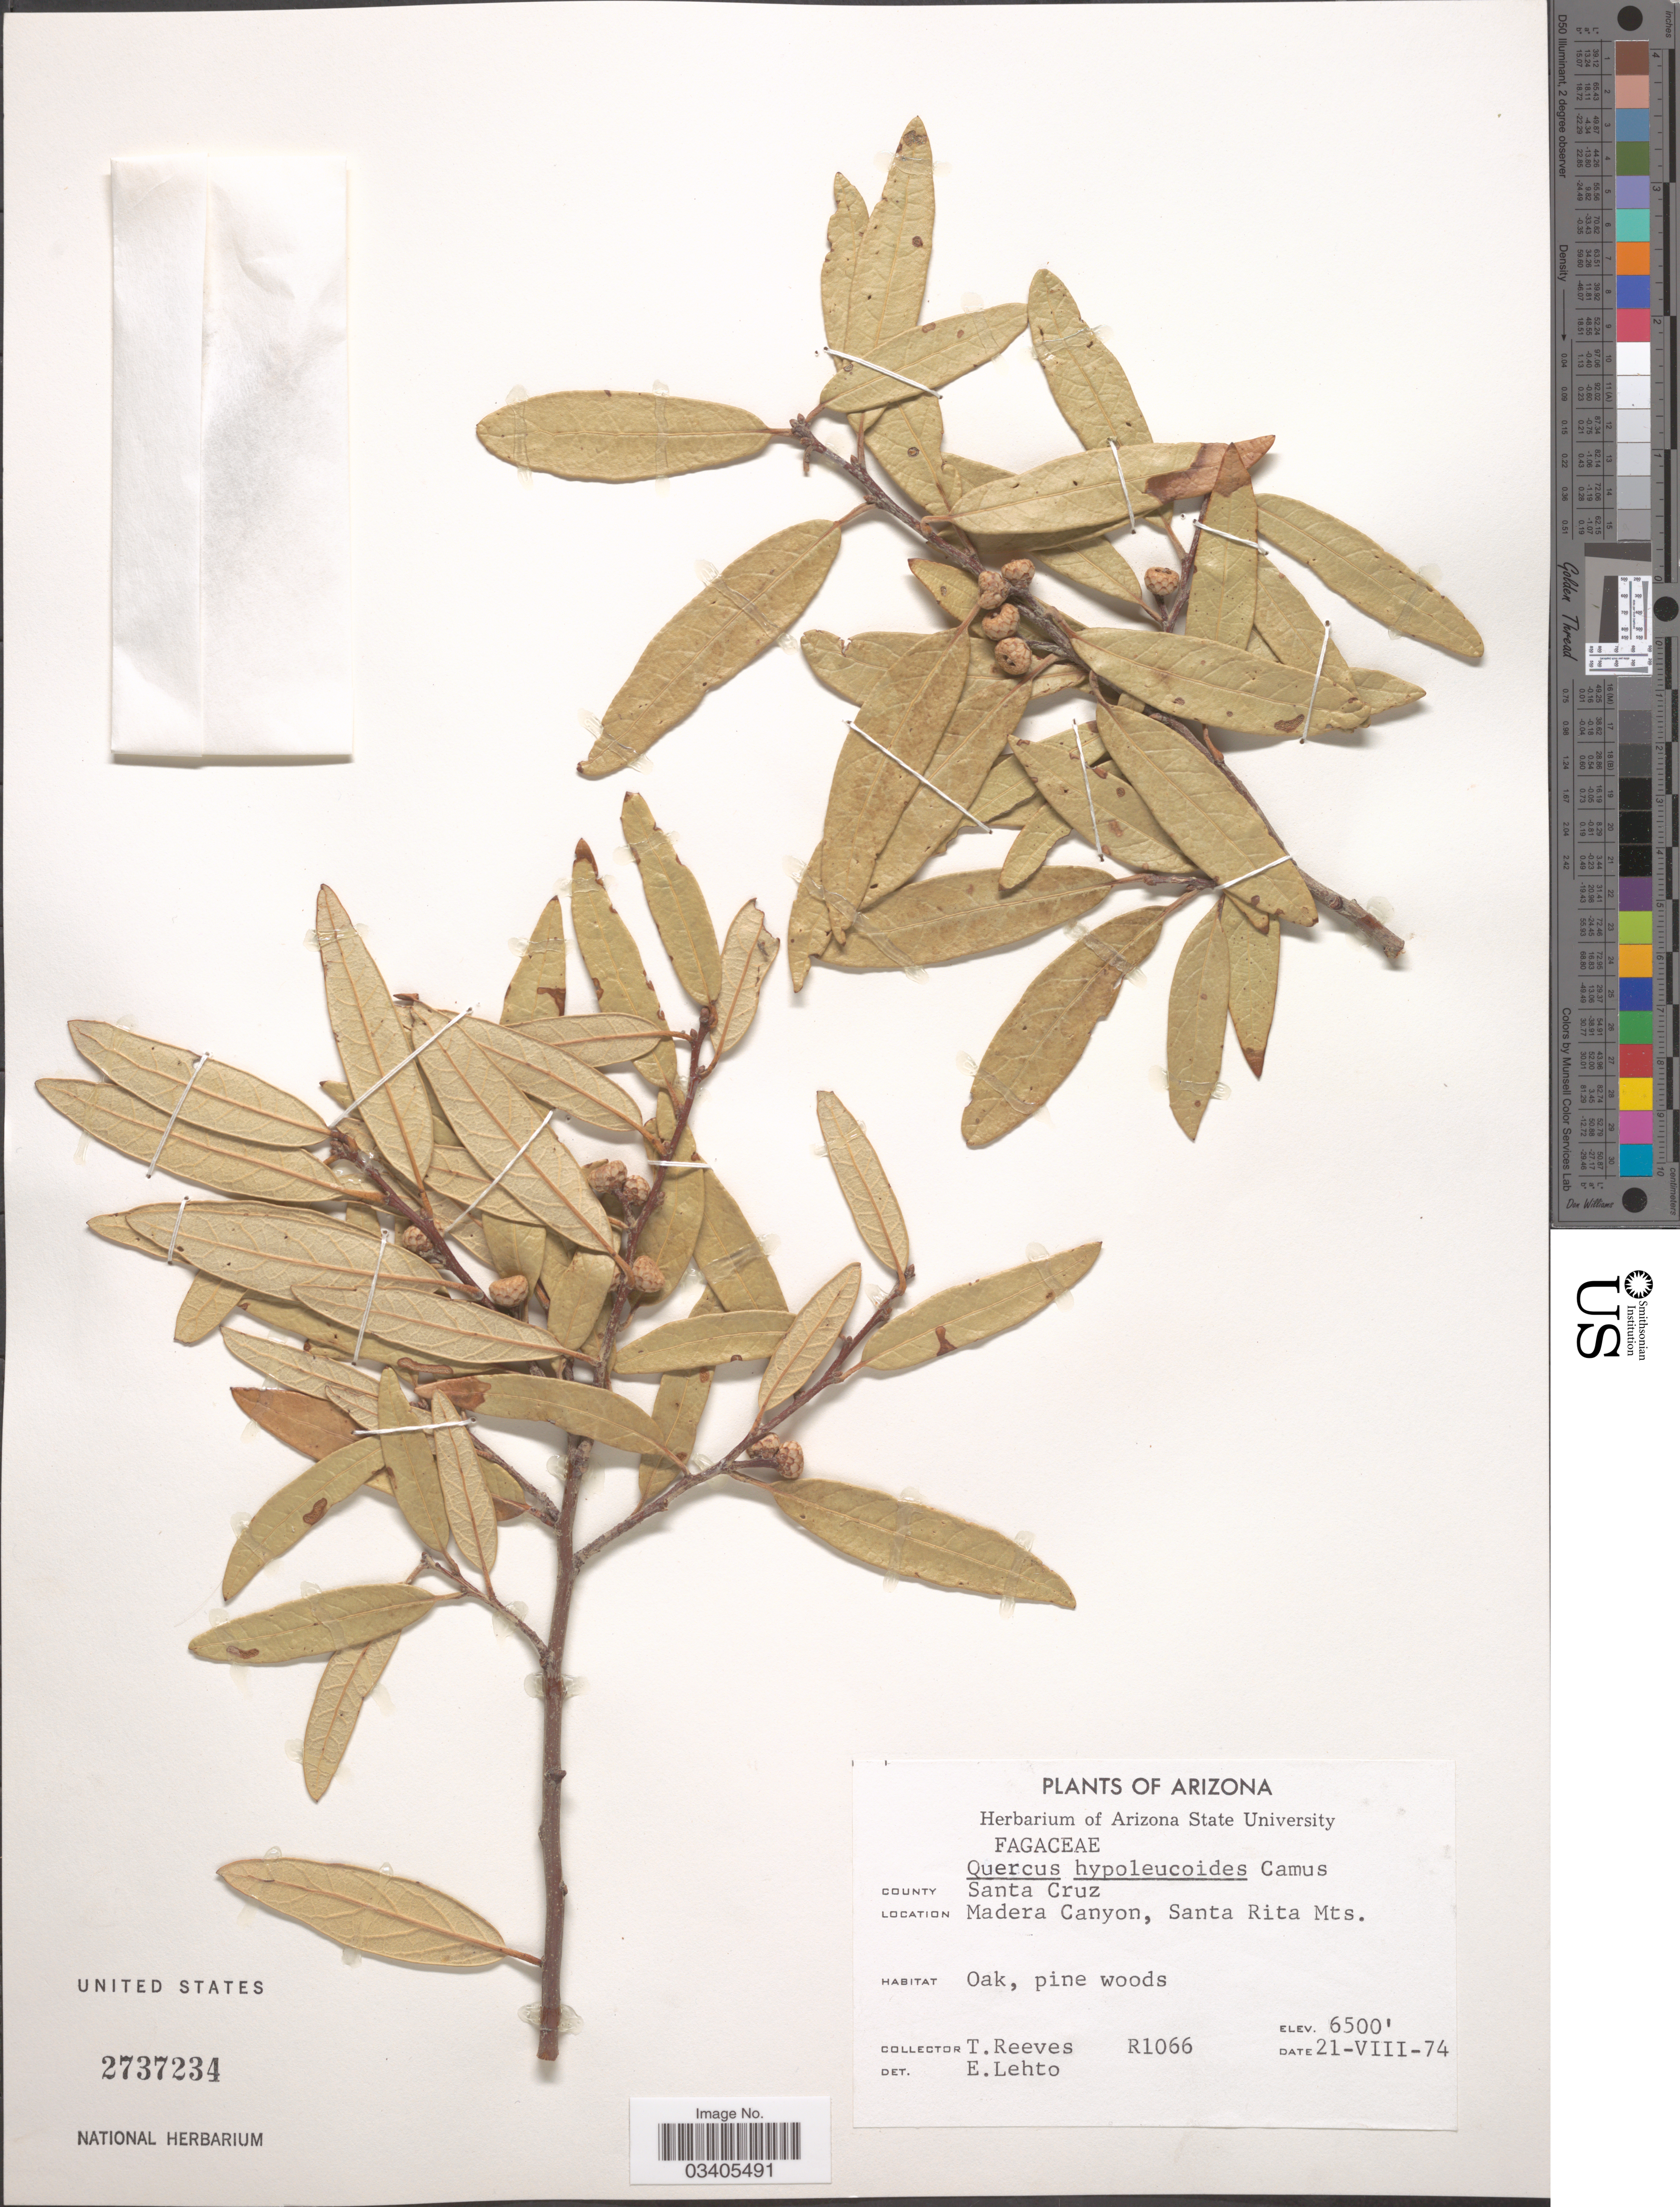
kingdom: Plantae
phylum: Tracheophyta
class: Magnoliopsida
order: Fagales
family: Fagaceae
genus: Quercus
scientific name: Quercus hypoleucoides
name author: A. Camus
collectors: T. Reeves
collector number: R1066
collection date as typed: Transcribed d/m/y: 21/8/74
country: United States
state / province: Arizona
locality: County Santa Cruz. Madera Canyon, Santa Rita Mts.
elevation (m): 1981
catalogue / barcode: US 2737234